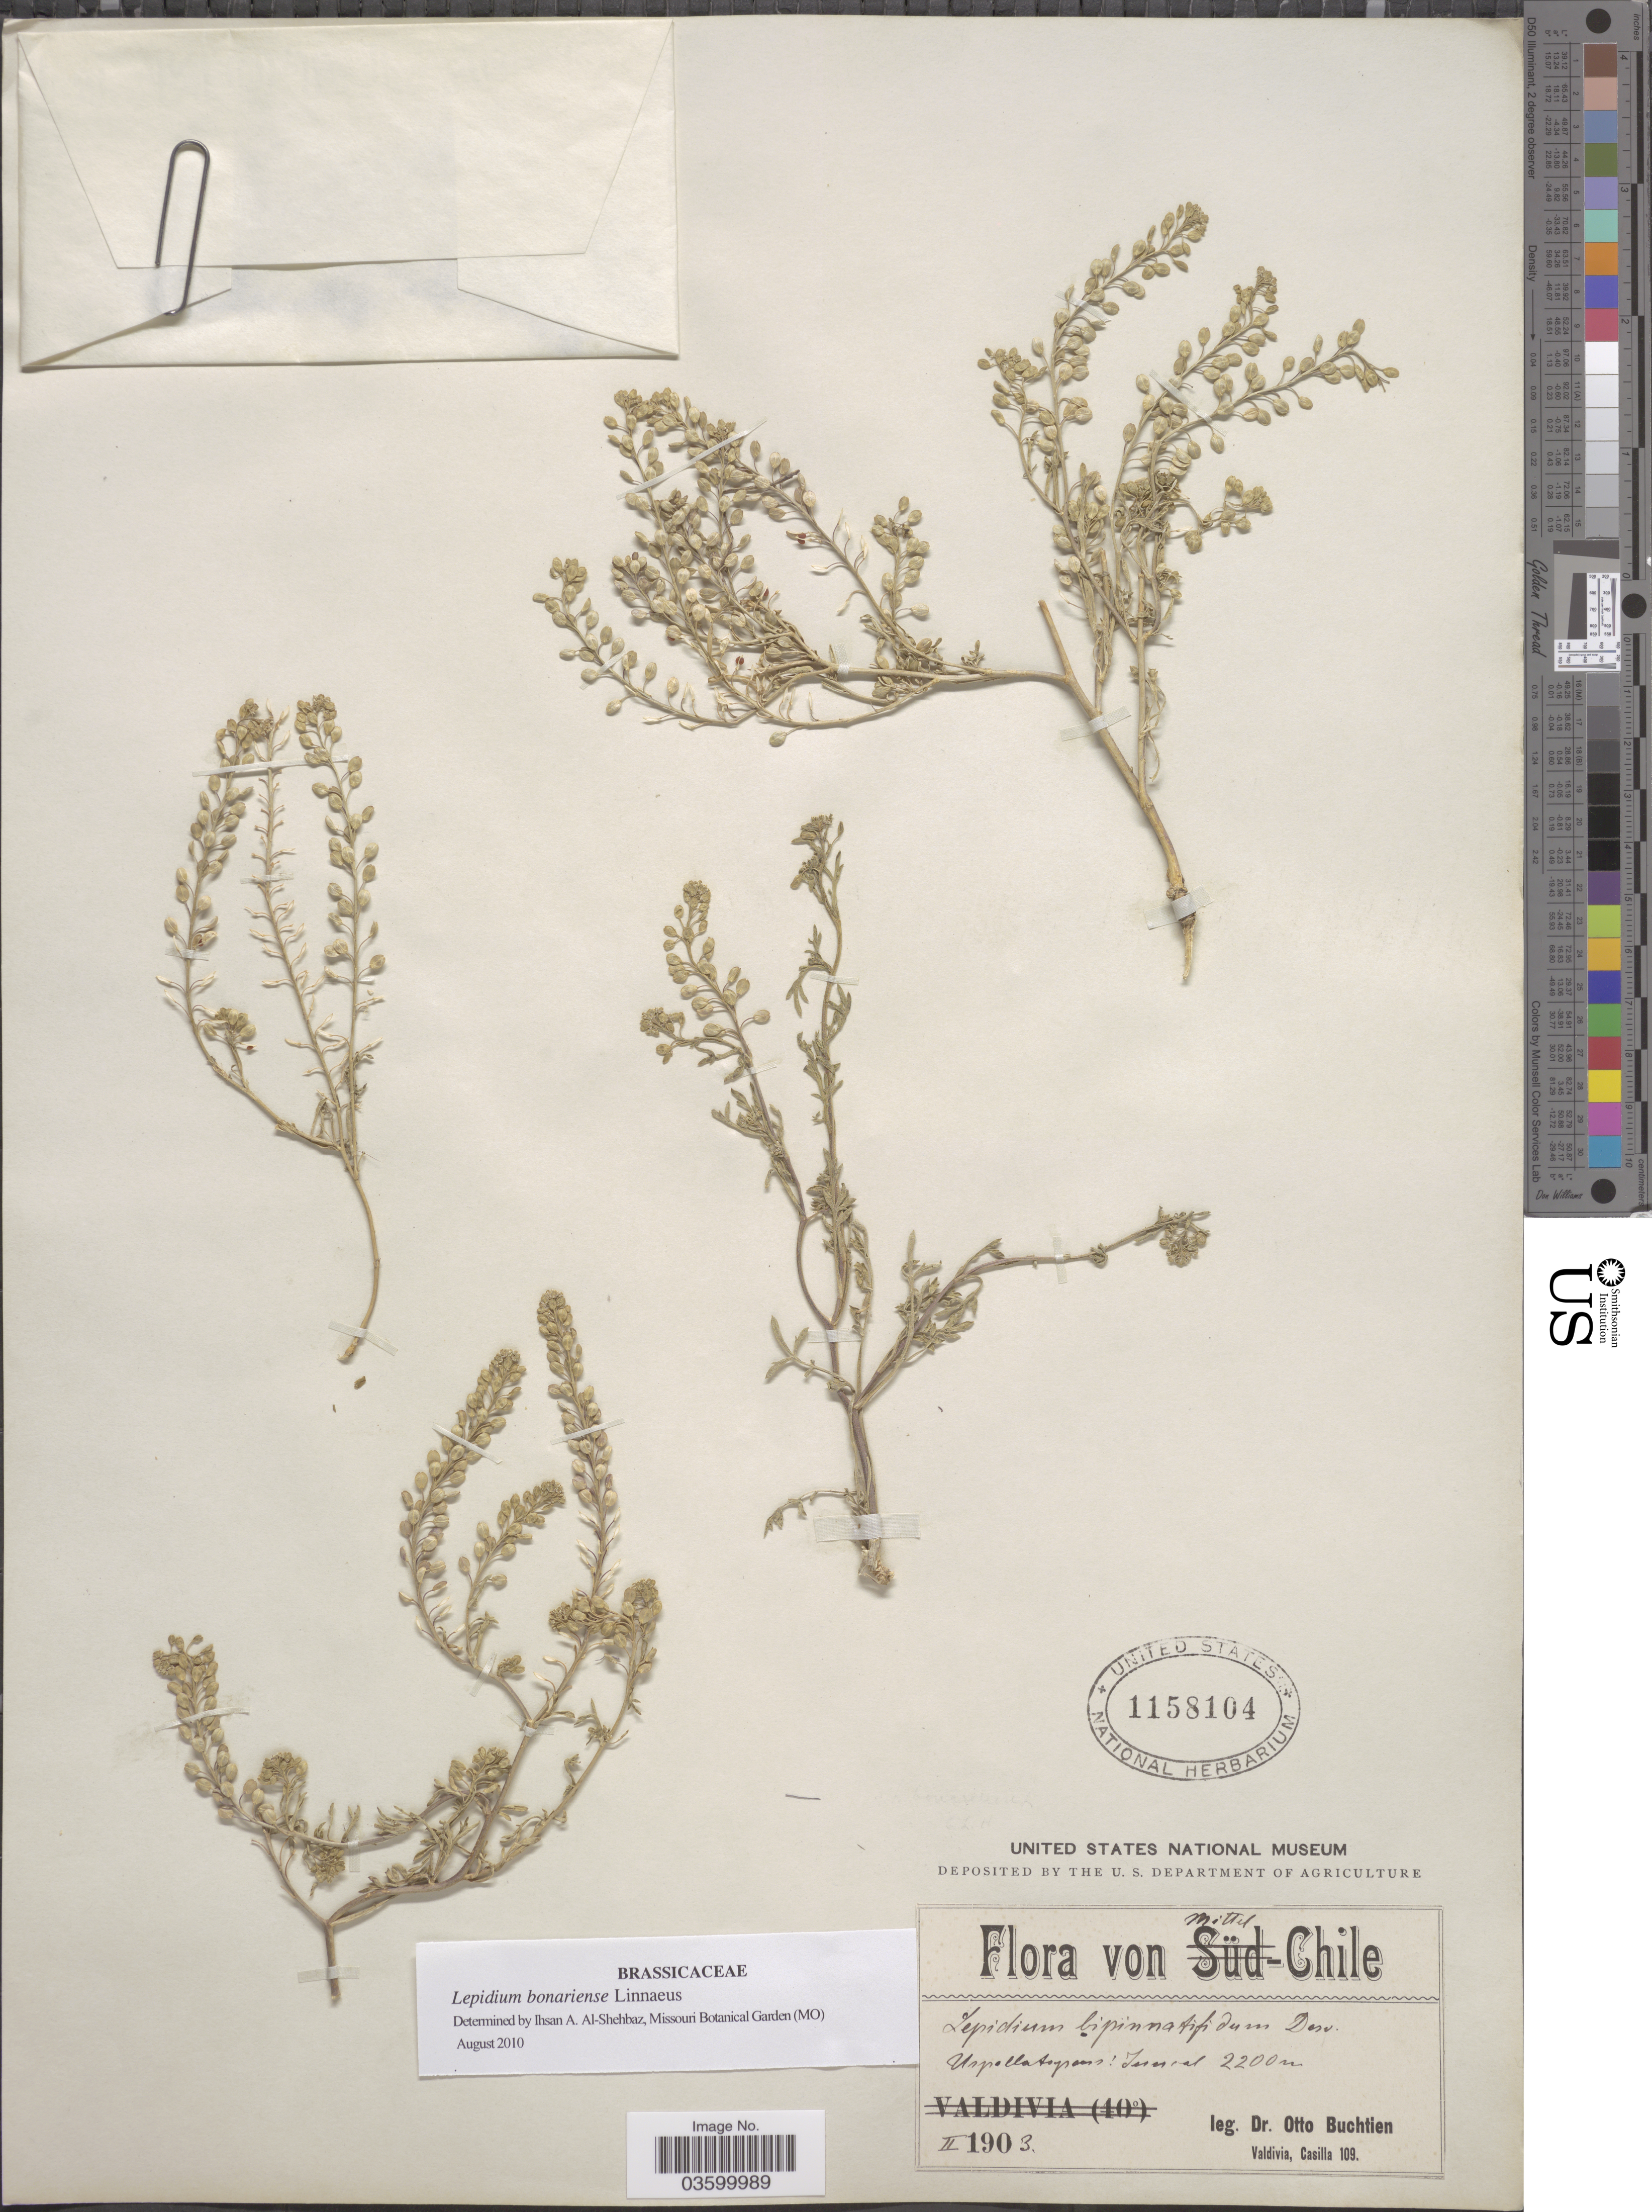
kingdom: Plantae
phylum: Tracheophyta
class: Magnoliopsida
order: Brassicales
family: Brassicaceae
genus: Lepidium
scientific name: Lepidium bonariense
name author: L.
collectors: O. Buchtien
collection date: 1903-02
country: Chile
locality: Mittel-Chile. Uspallatatopass: Juncal.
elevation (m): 2200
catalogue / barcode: US 1158104